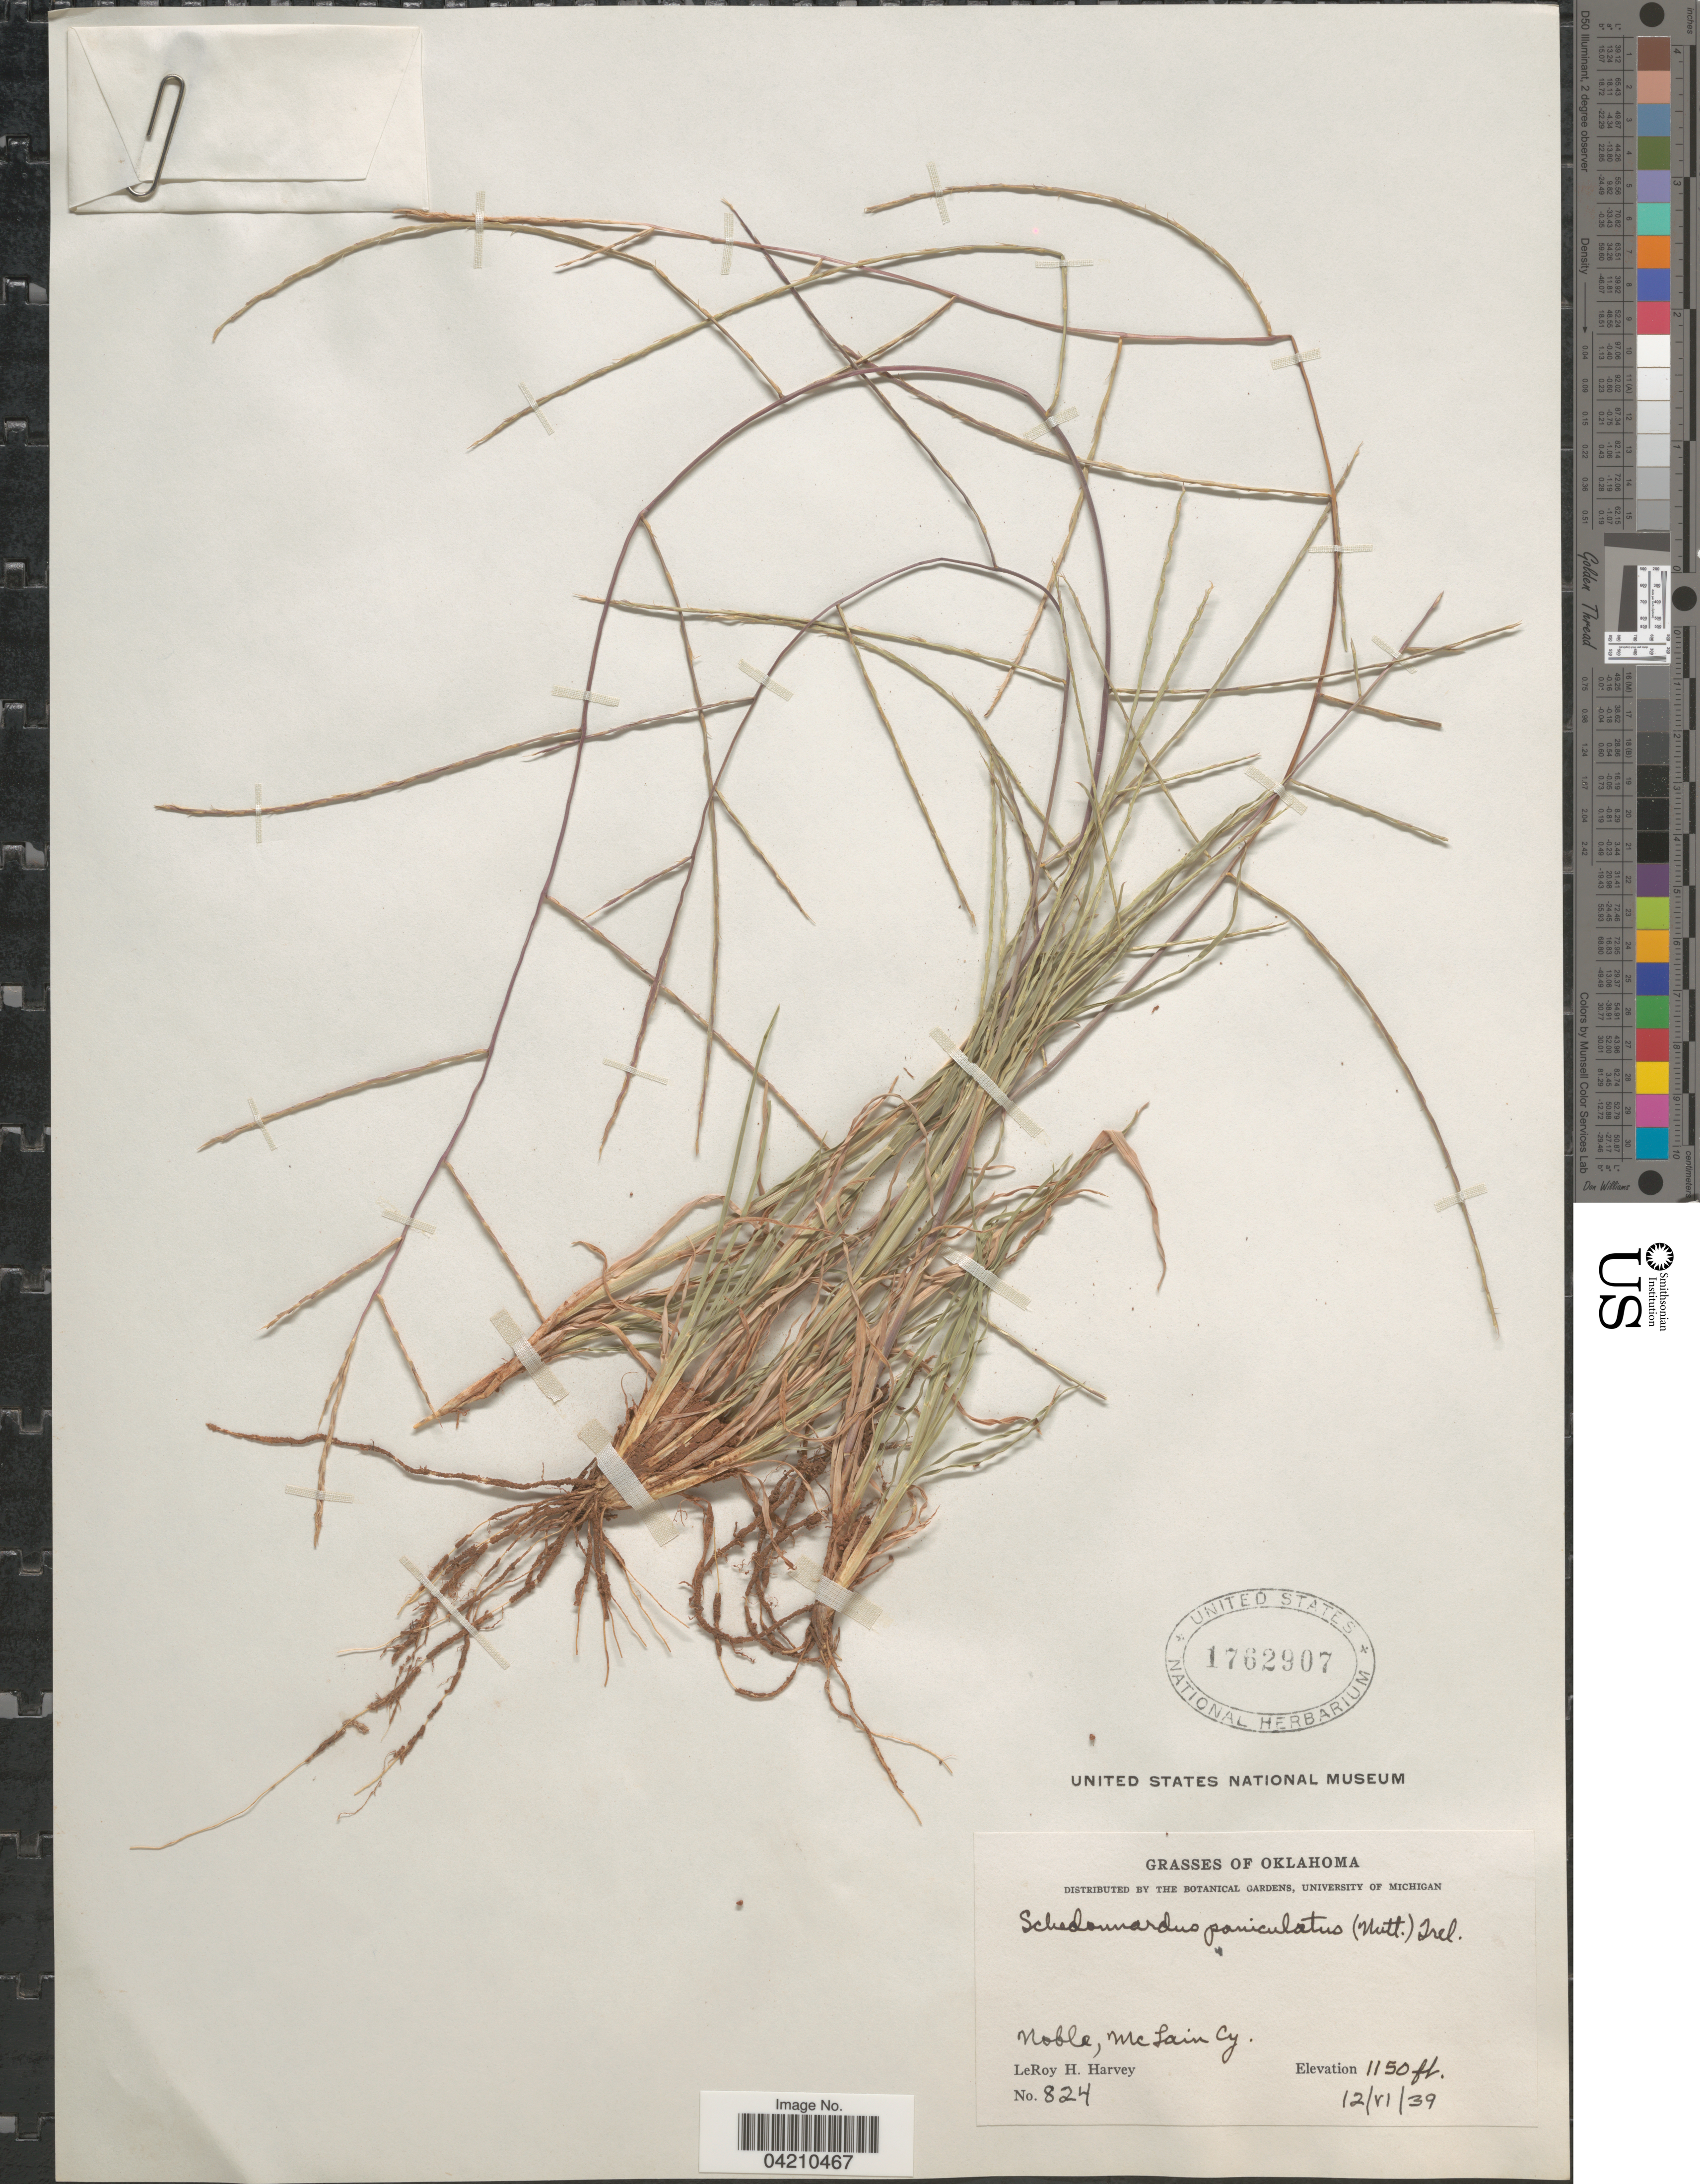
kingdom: Plantae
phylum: Tracheophyta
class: Liliopsida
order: Poales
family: Poaceae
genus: Muhlenbergia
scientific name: Muhlenbergia paniculata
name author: (Nutt.) Columbus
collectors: L. H. Harvey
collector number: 824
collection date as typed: Transcribed d/m/y: 12/6/39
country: United States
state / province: Oklahoma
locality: Noble, McLain Cy.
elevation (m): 351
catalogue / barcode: US 1762907